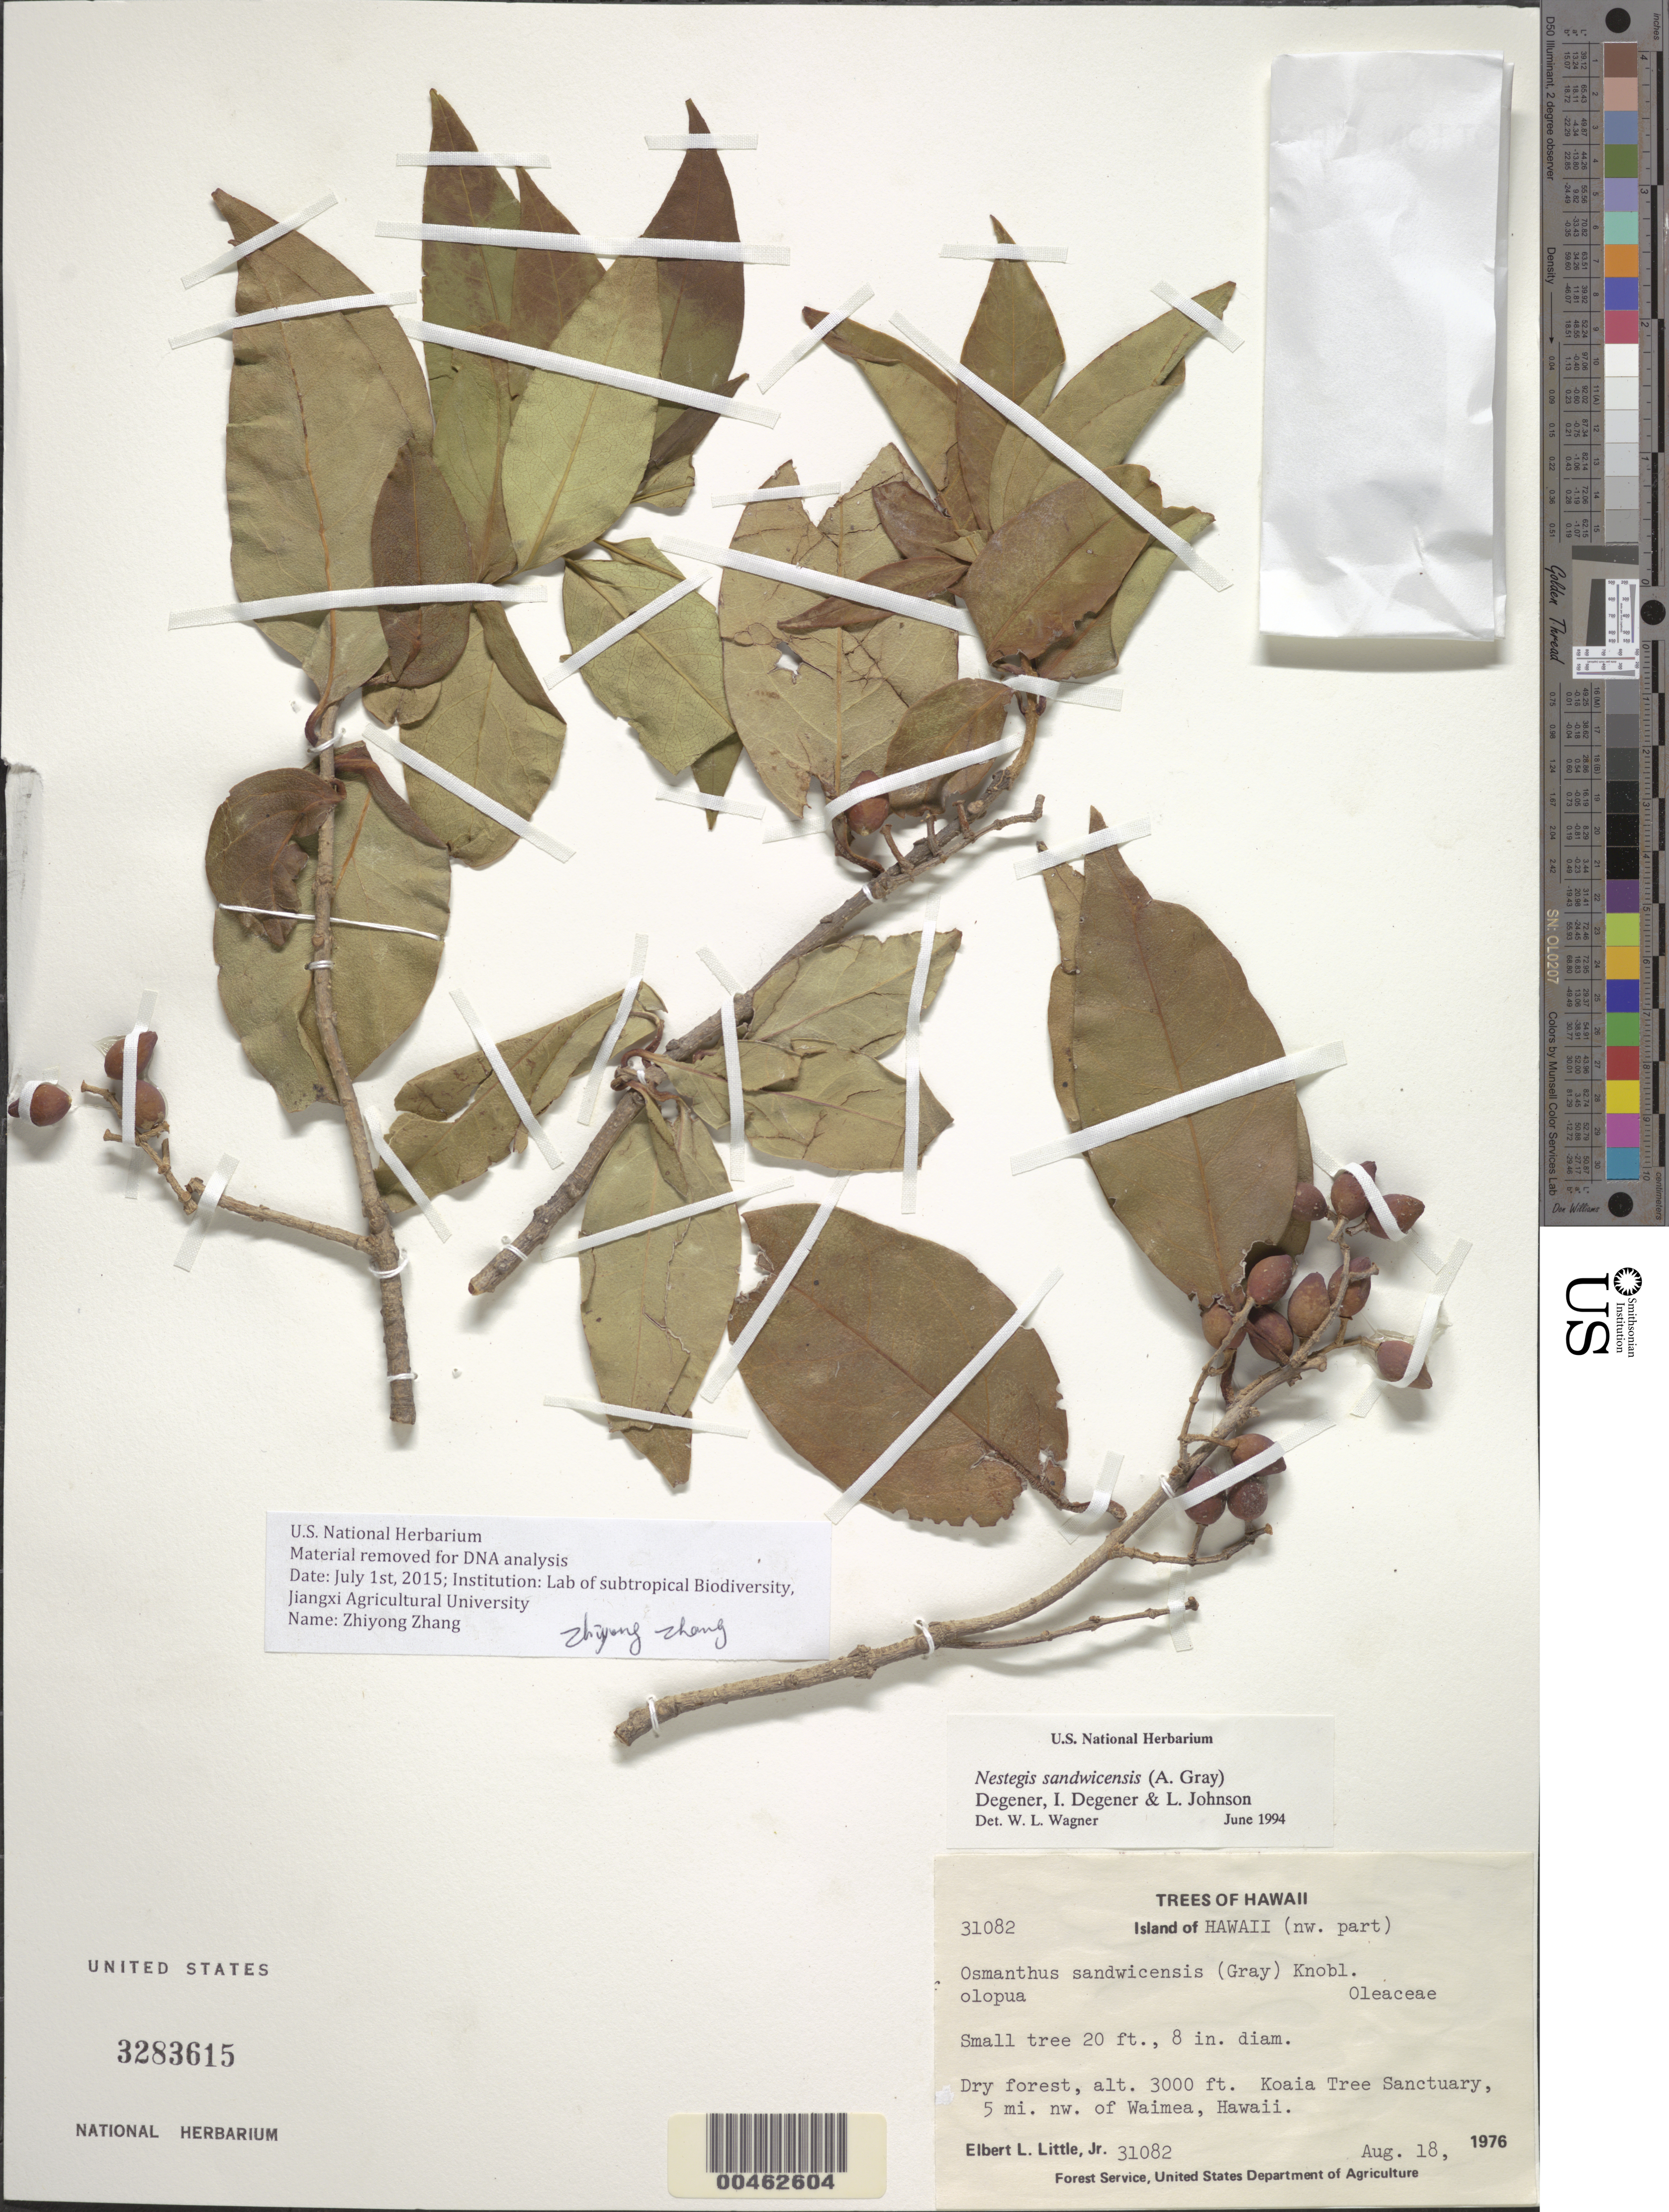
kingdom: Plantae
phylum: Tracheophyta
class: Magnoliopsida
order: Lamiales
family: Oleaceae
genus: Notelaea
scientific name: Notelaea sandwicensis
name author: (A. Gray) Hong-Wa & Besnard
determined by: Wagner, W. L., (BOT), Smithsonian Institution - National Museum of Natural History (UNITED STATES)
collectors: E. L. Little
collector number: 31082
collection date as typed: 18 Aug 1976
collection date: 1976-08-18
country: United States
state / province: Hawaii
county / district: Hawaii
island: Hawaii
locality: NW part of Hawaii, Koaia Tree Sanctuary, 5 mi NW of Waimea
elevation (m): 914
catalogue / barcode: US 3283615